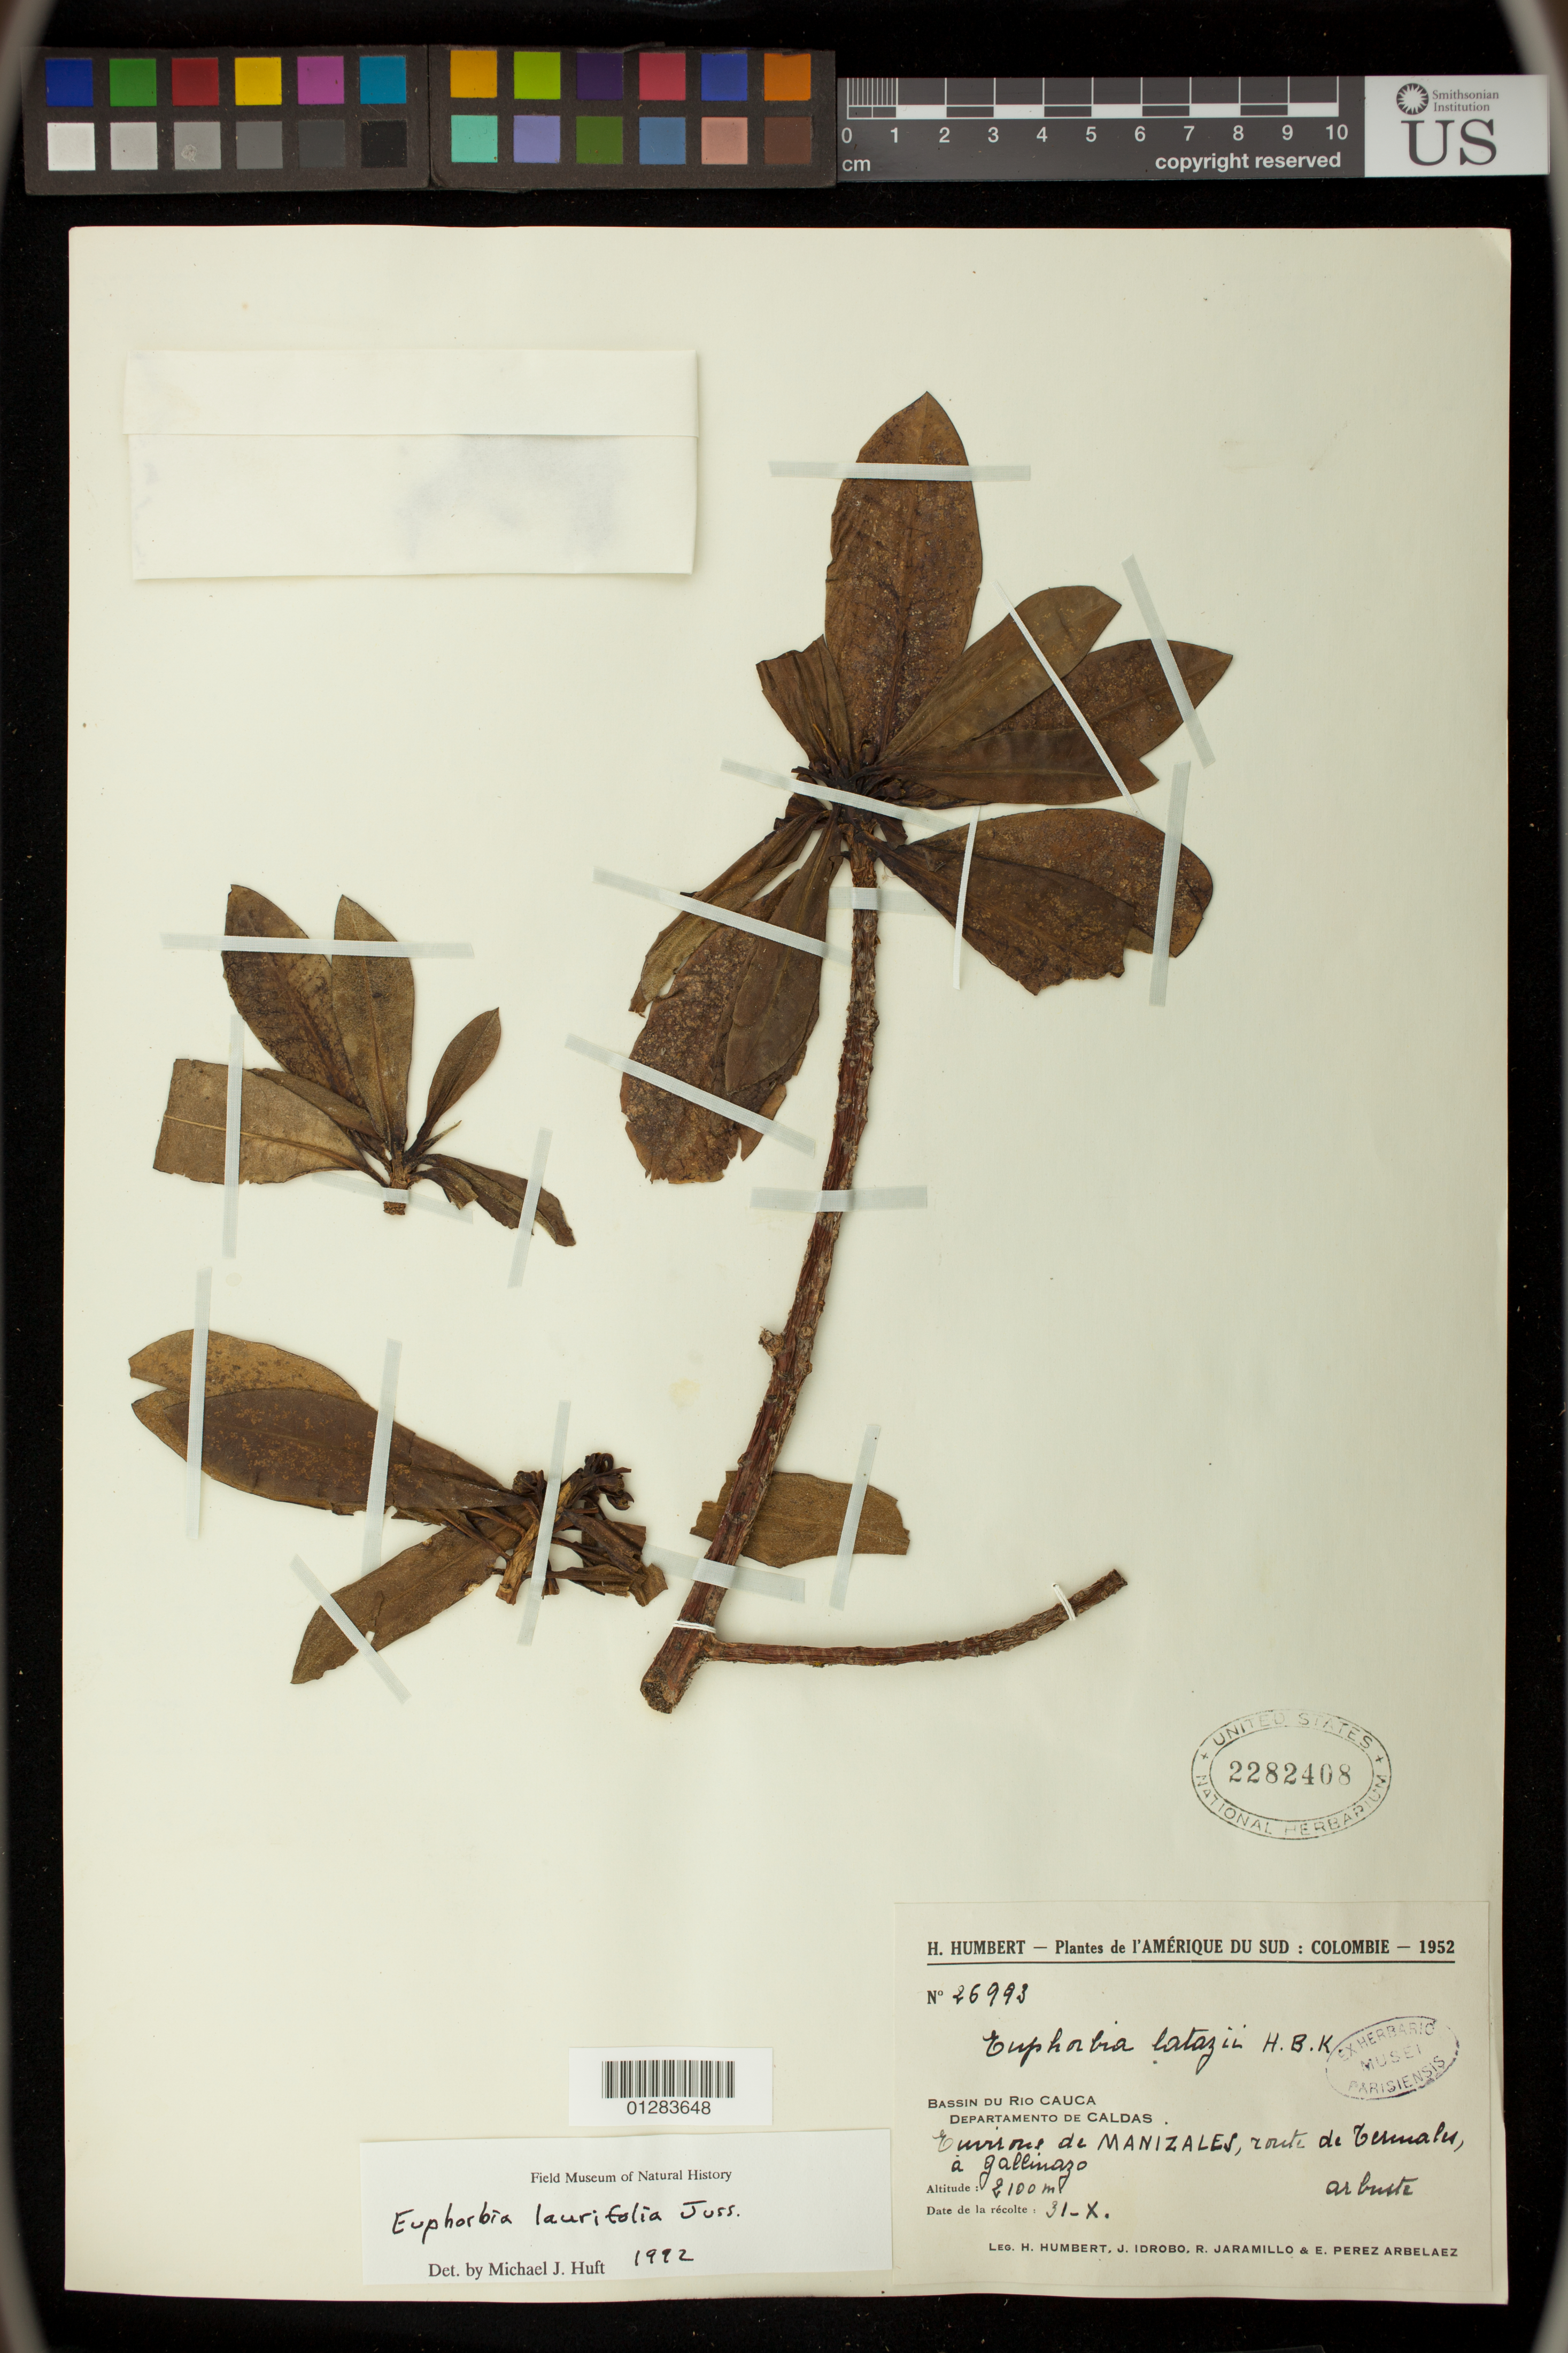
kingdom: Plantae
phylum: Tracheophyta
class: Magnoliopsida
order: Malpighiales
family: Euphorbiaceae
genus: Euphorbia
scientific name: Euphorbia laurifolia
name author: Juss. ex Lam.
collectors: H. Humbert, J. M. Idrobo, R. Jaramillo M. & E. Pérez Arbeláez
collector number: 26993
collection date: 1952-10-31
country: Colombia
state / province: Caldas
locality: Bassin du Rio Cauca. Environs de Manizales, route de Termales, a Gallinazo.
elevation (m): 2100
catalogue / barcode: US 2282408